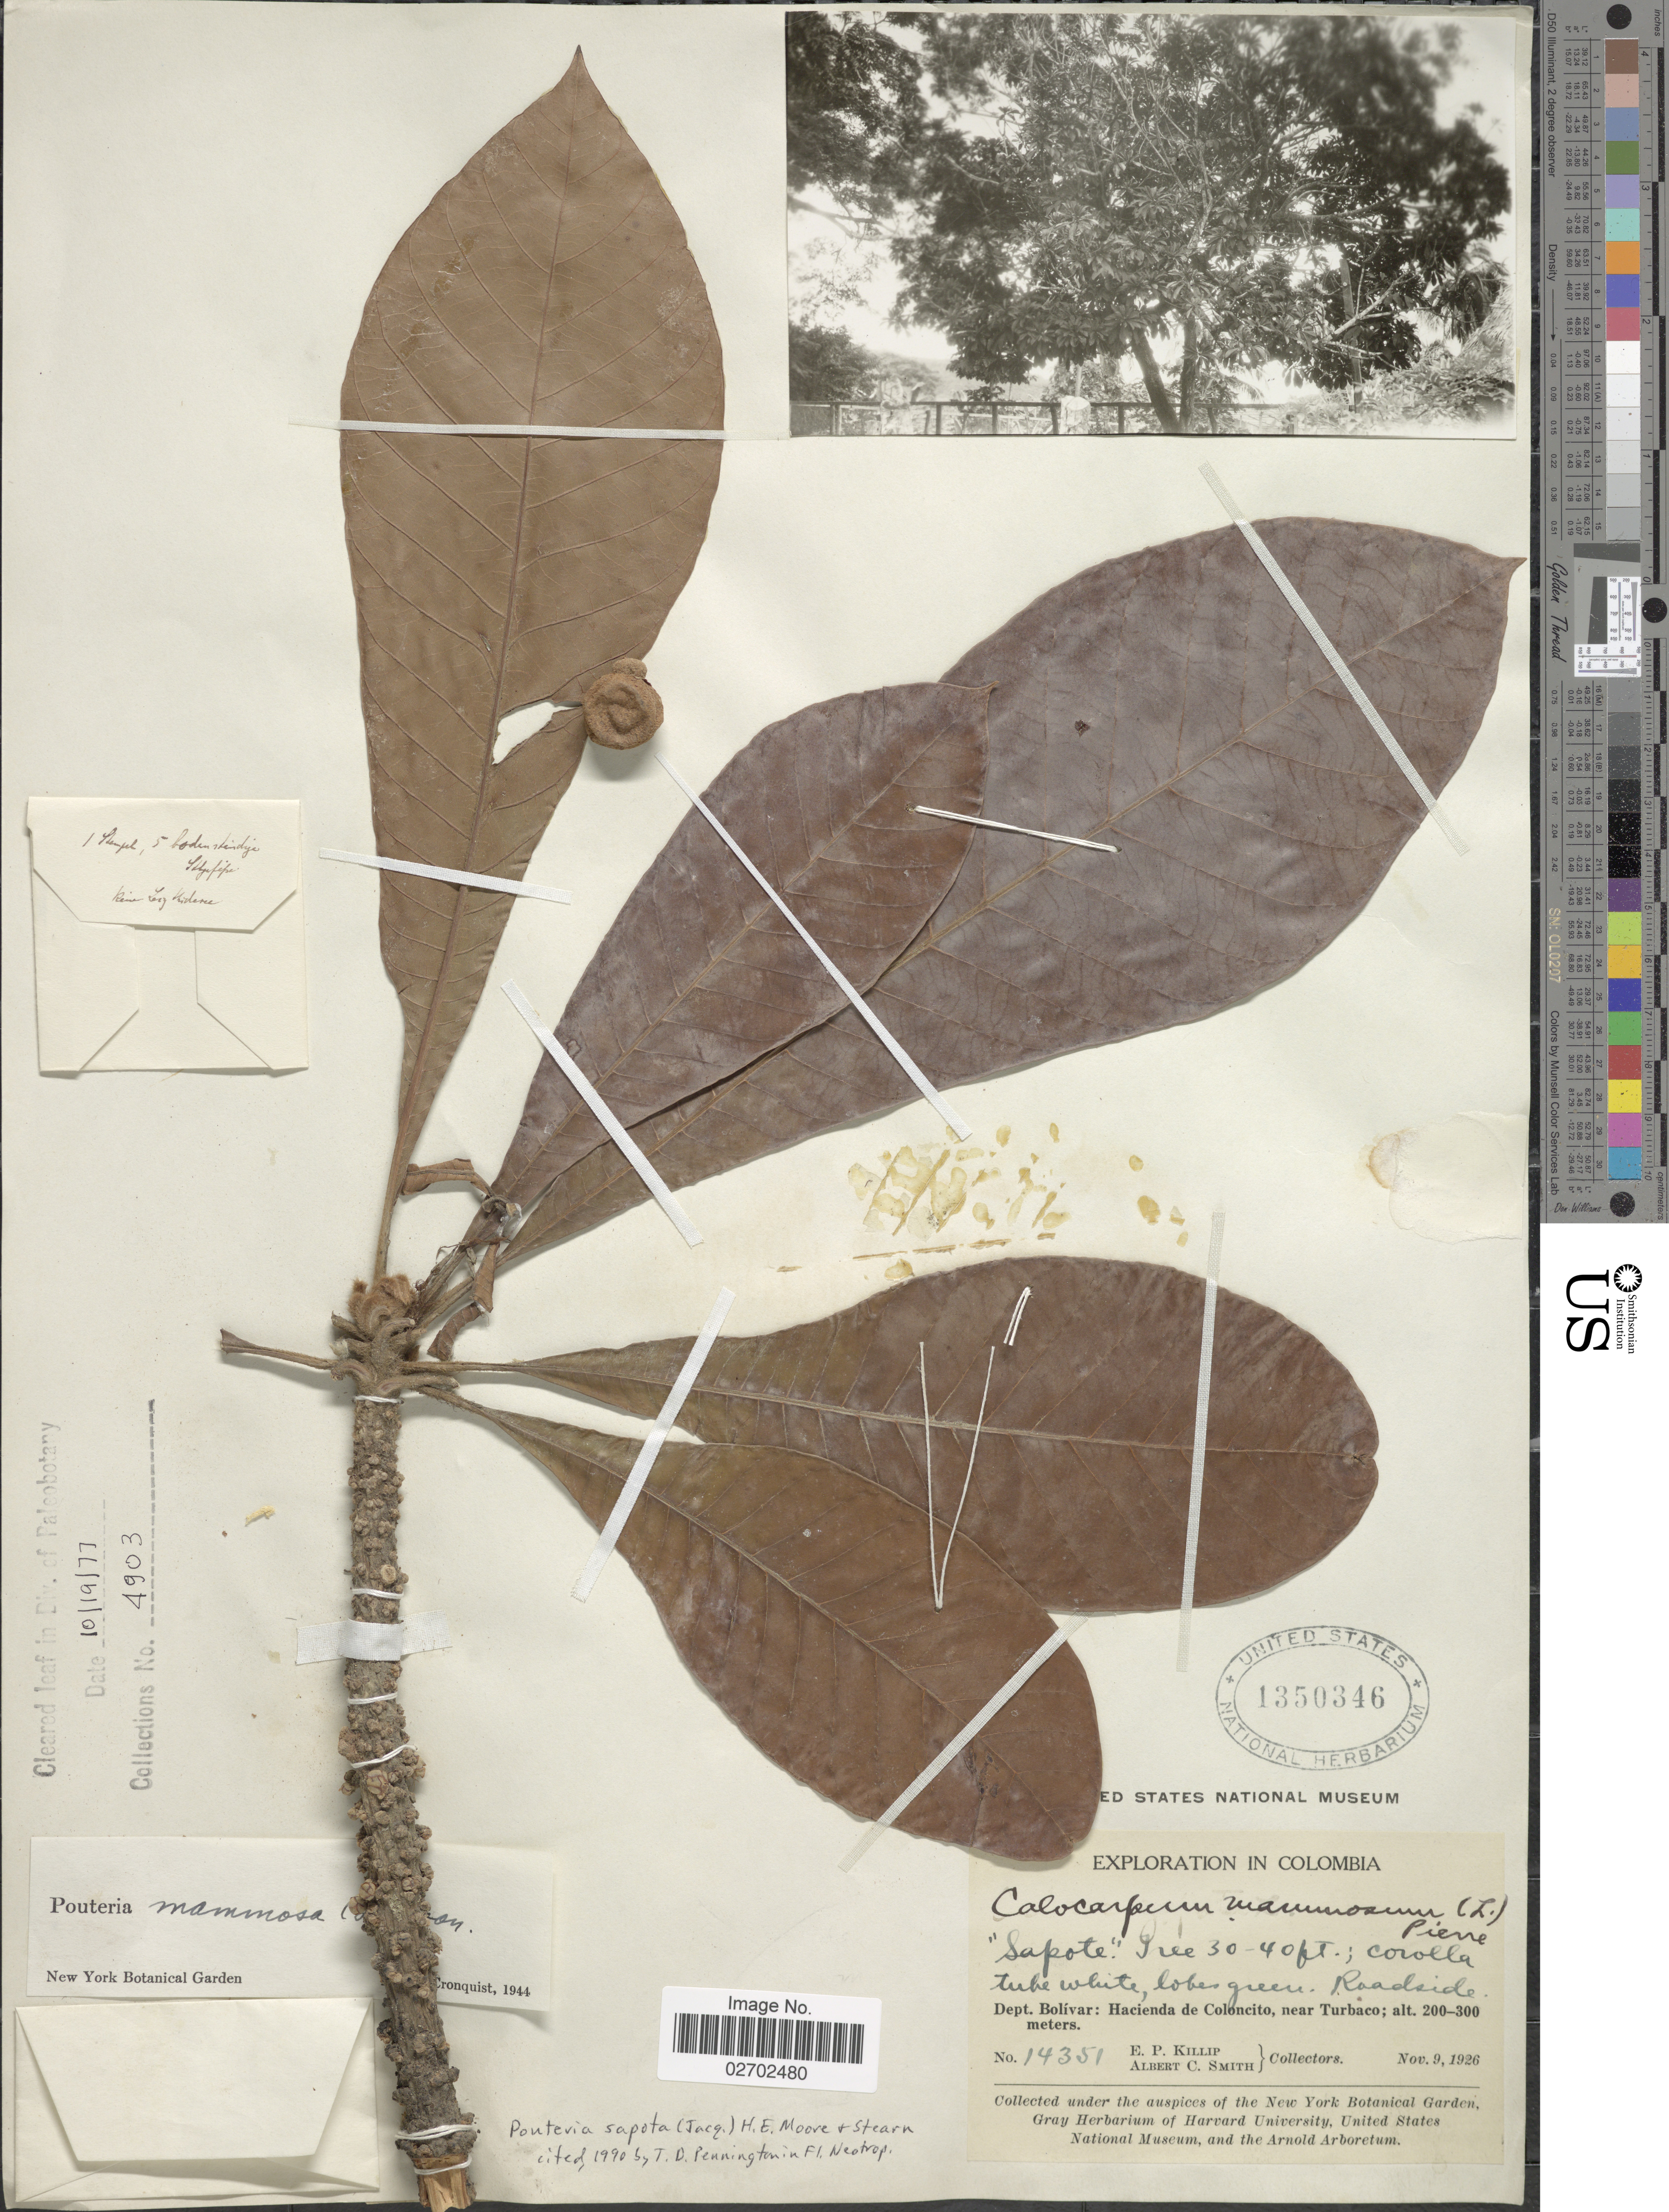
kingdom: Plantae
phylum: Tracheophyta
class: Magnoliopsida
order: Ericales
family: Sapotaceae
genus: Pouteria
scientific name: Pouteria sapota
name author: (Jacq.) H.E. Moore & Stearn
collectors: E. P. Killip & A. C. Smith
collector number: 14351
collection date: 1926-11-09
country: Colombia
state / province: Bolívar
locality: Roadside. Dept. Bolivar: Hacienda de Coloncito, near Turbaco.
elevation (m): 200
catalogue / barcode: US 1350346